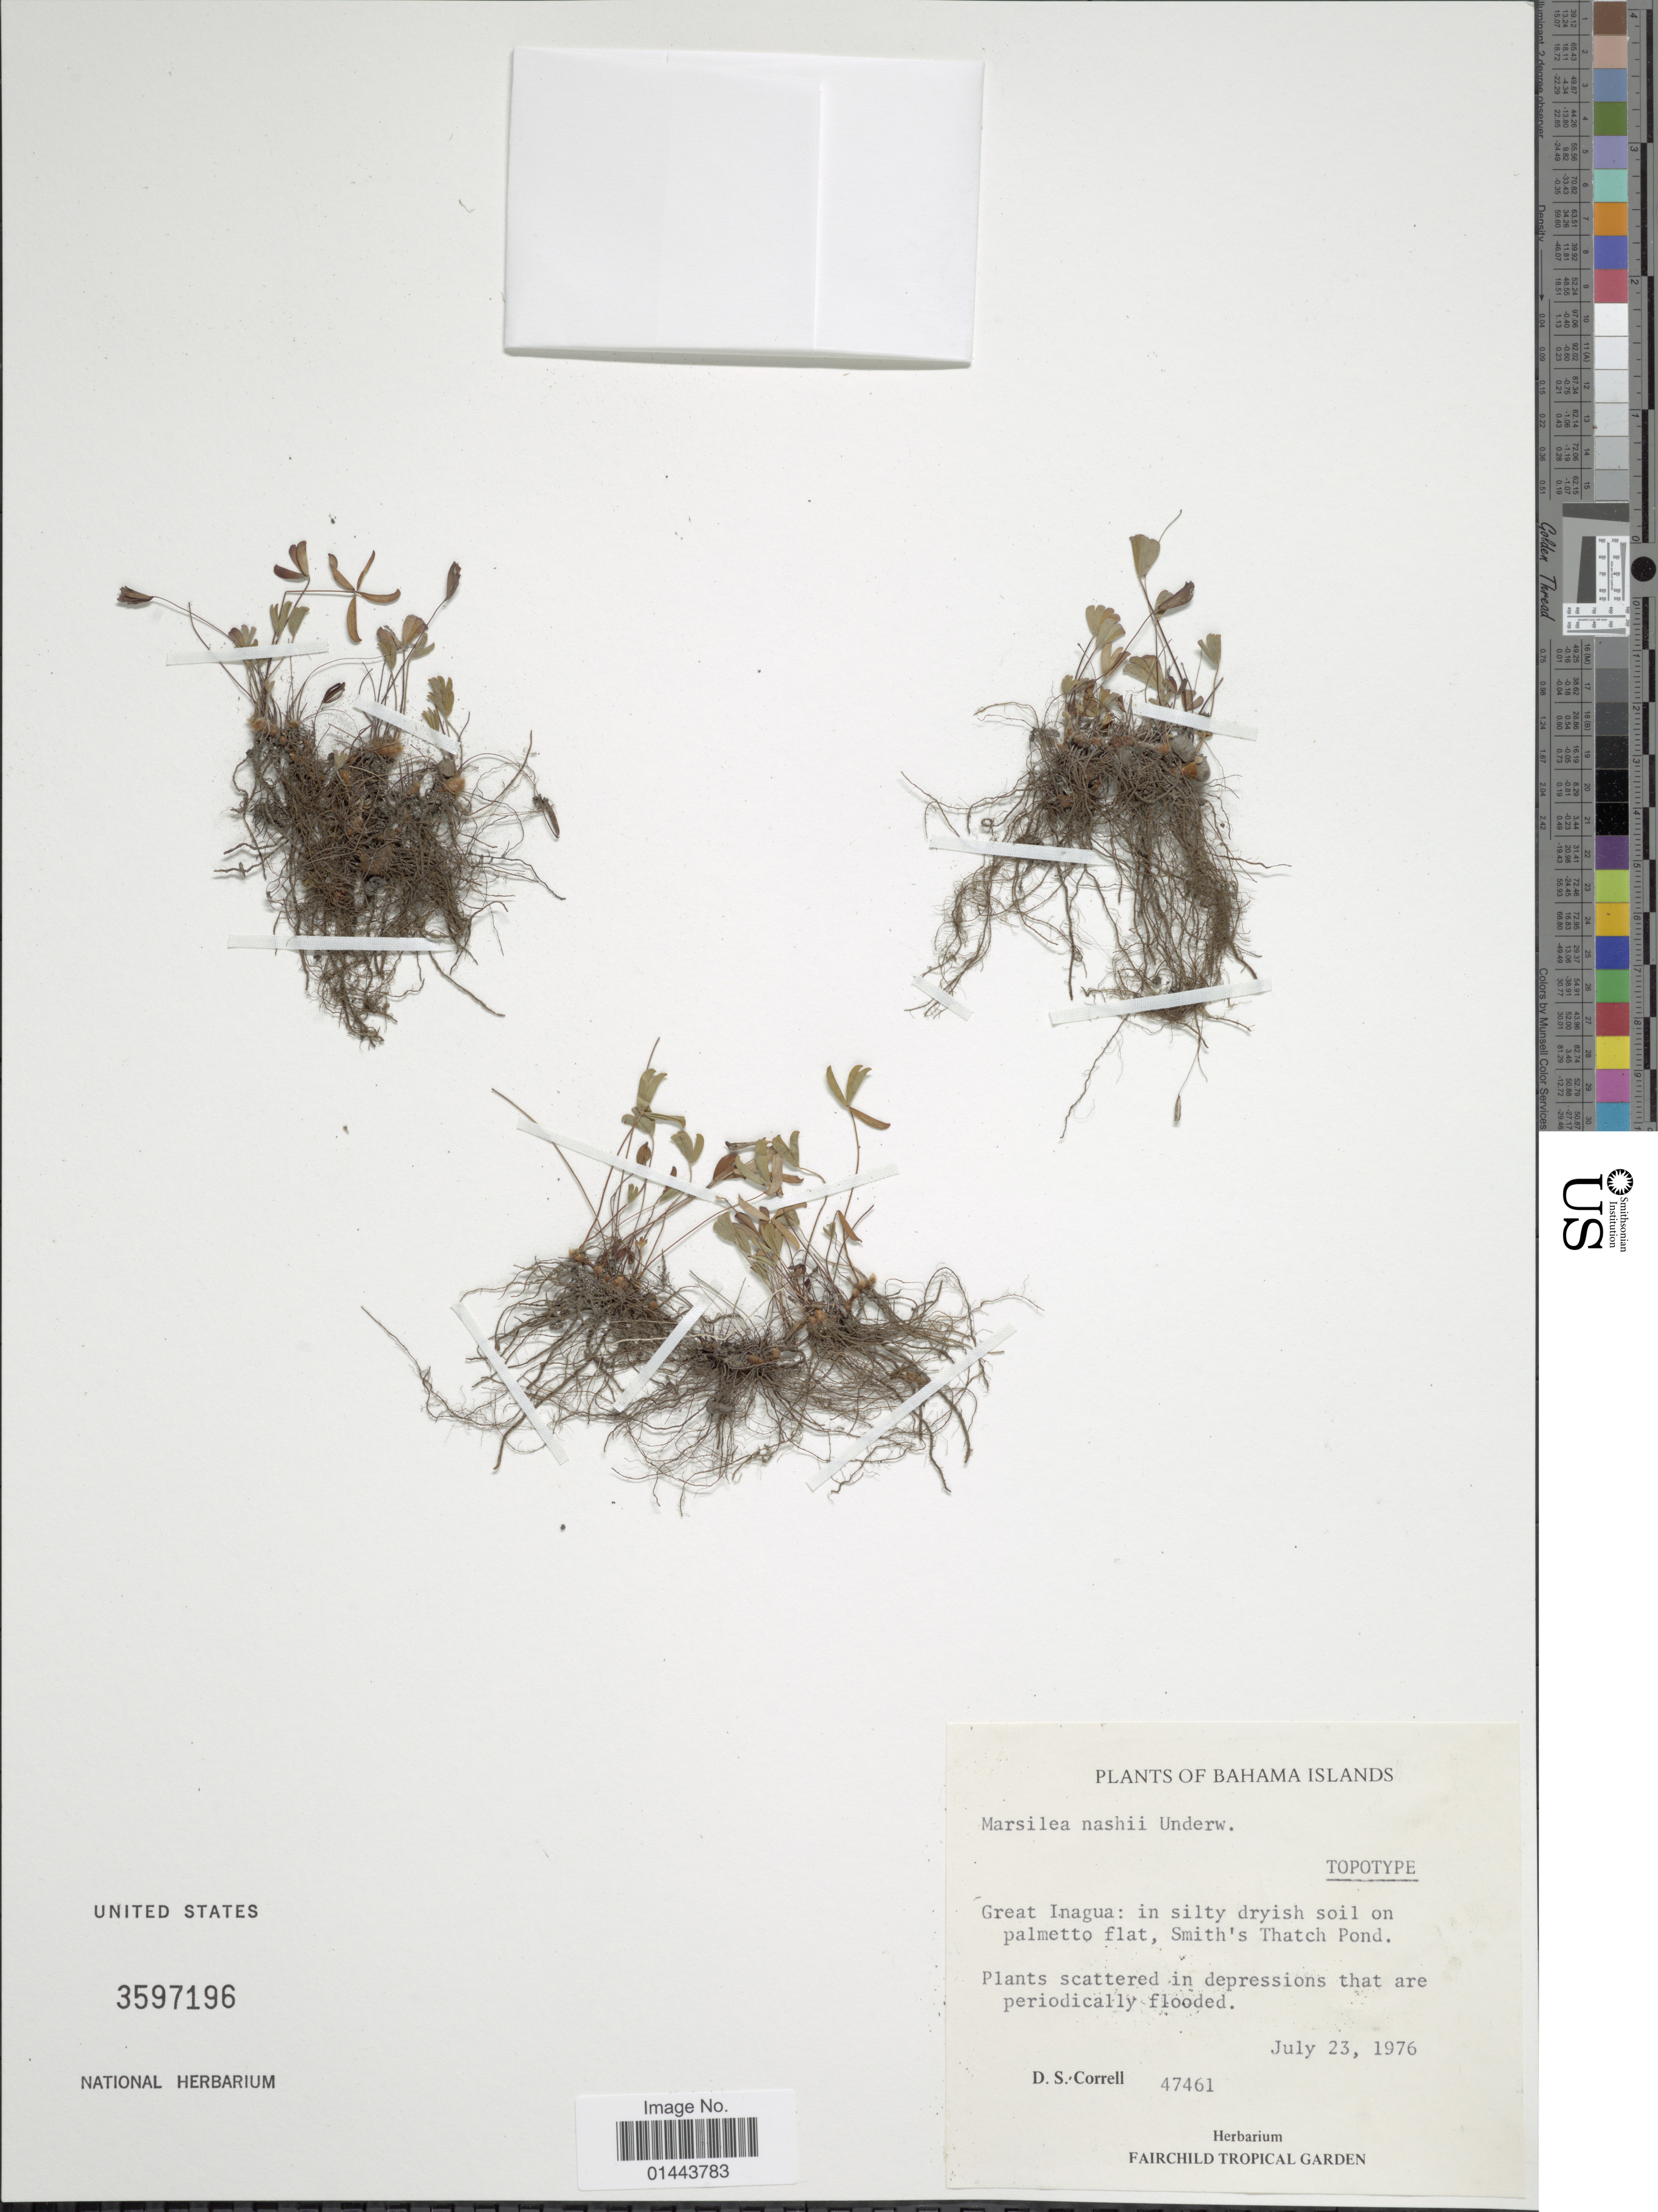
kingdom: Plantae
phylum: Tracheophyta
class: Polypodiopsida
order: Salviniales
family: Marsileaceae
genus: Marsilea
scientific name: Marsilea nashii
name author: Underw.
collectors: D. S. Correll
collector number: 47461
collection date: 1976-07-23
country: Bahamas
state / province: Inagua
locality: In silty dryish soil on palmetto flat, Smith's Thatch Pond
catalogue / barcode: US 3597196